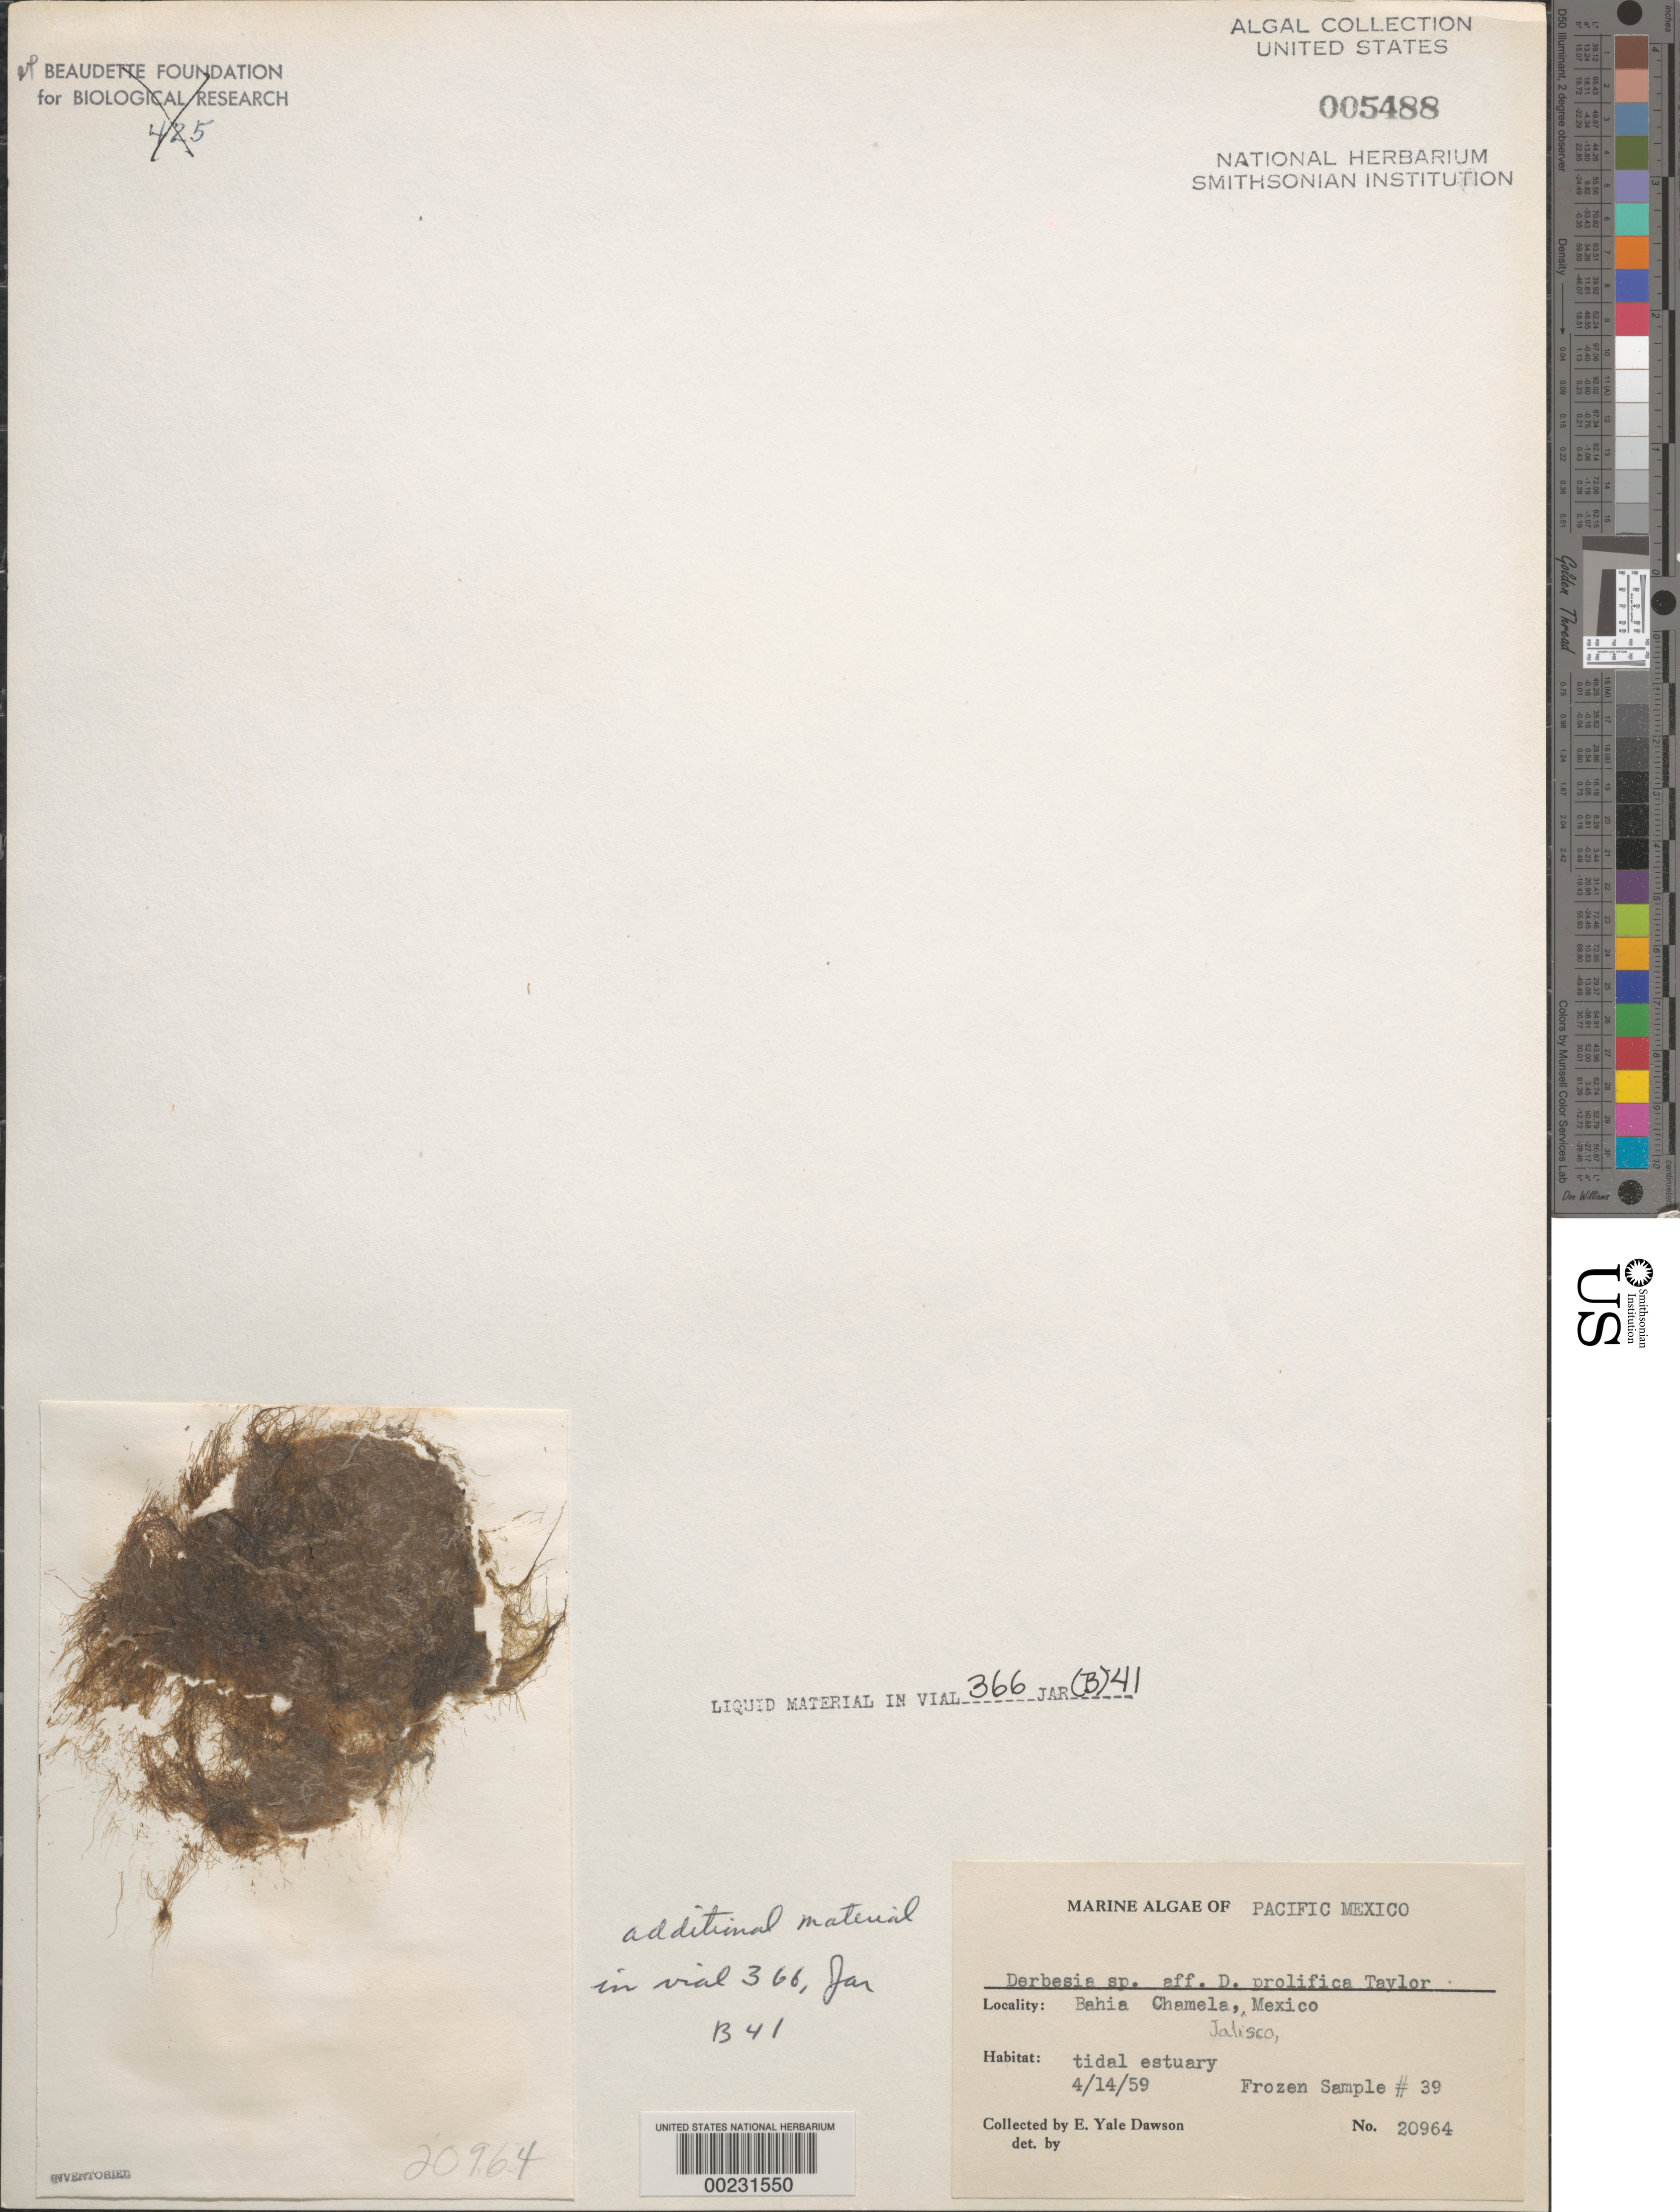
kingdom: Plantae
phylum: Chlorophyta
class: Ulvophyceae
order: Bryopsidales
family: Derbesiaceae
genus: Derbesia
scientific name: Derbesia prolifica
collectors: E. Y. Dawson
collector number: EYD 20964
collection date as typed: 4/14/59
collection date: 1959-04-14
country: Mexico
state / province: Jalisco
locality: Bahia Chamela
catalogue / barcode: US 5488